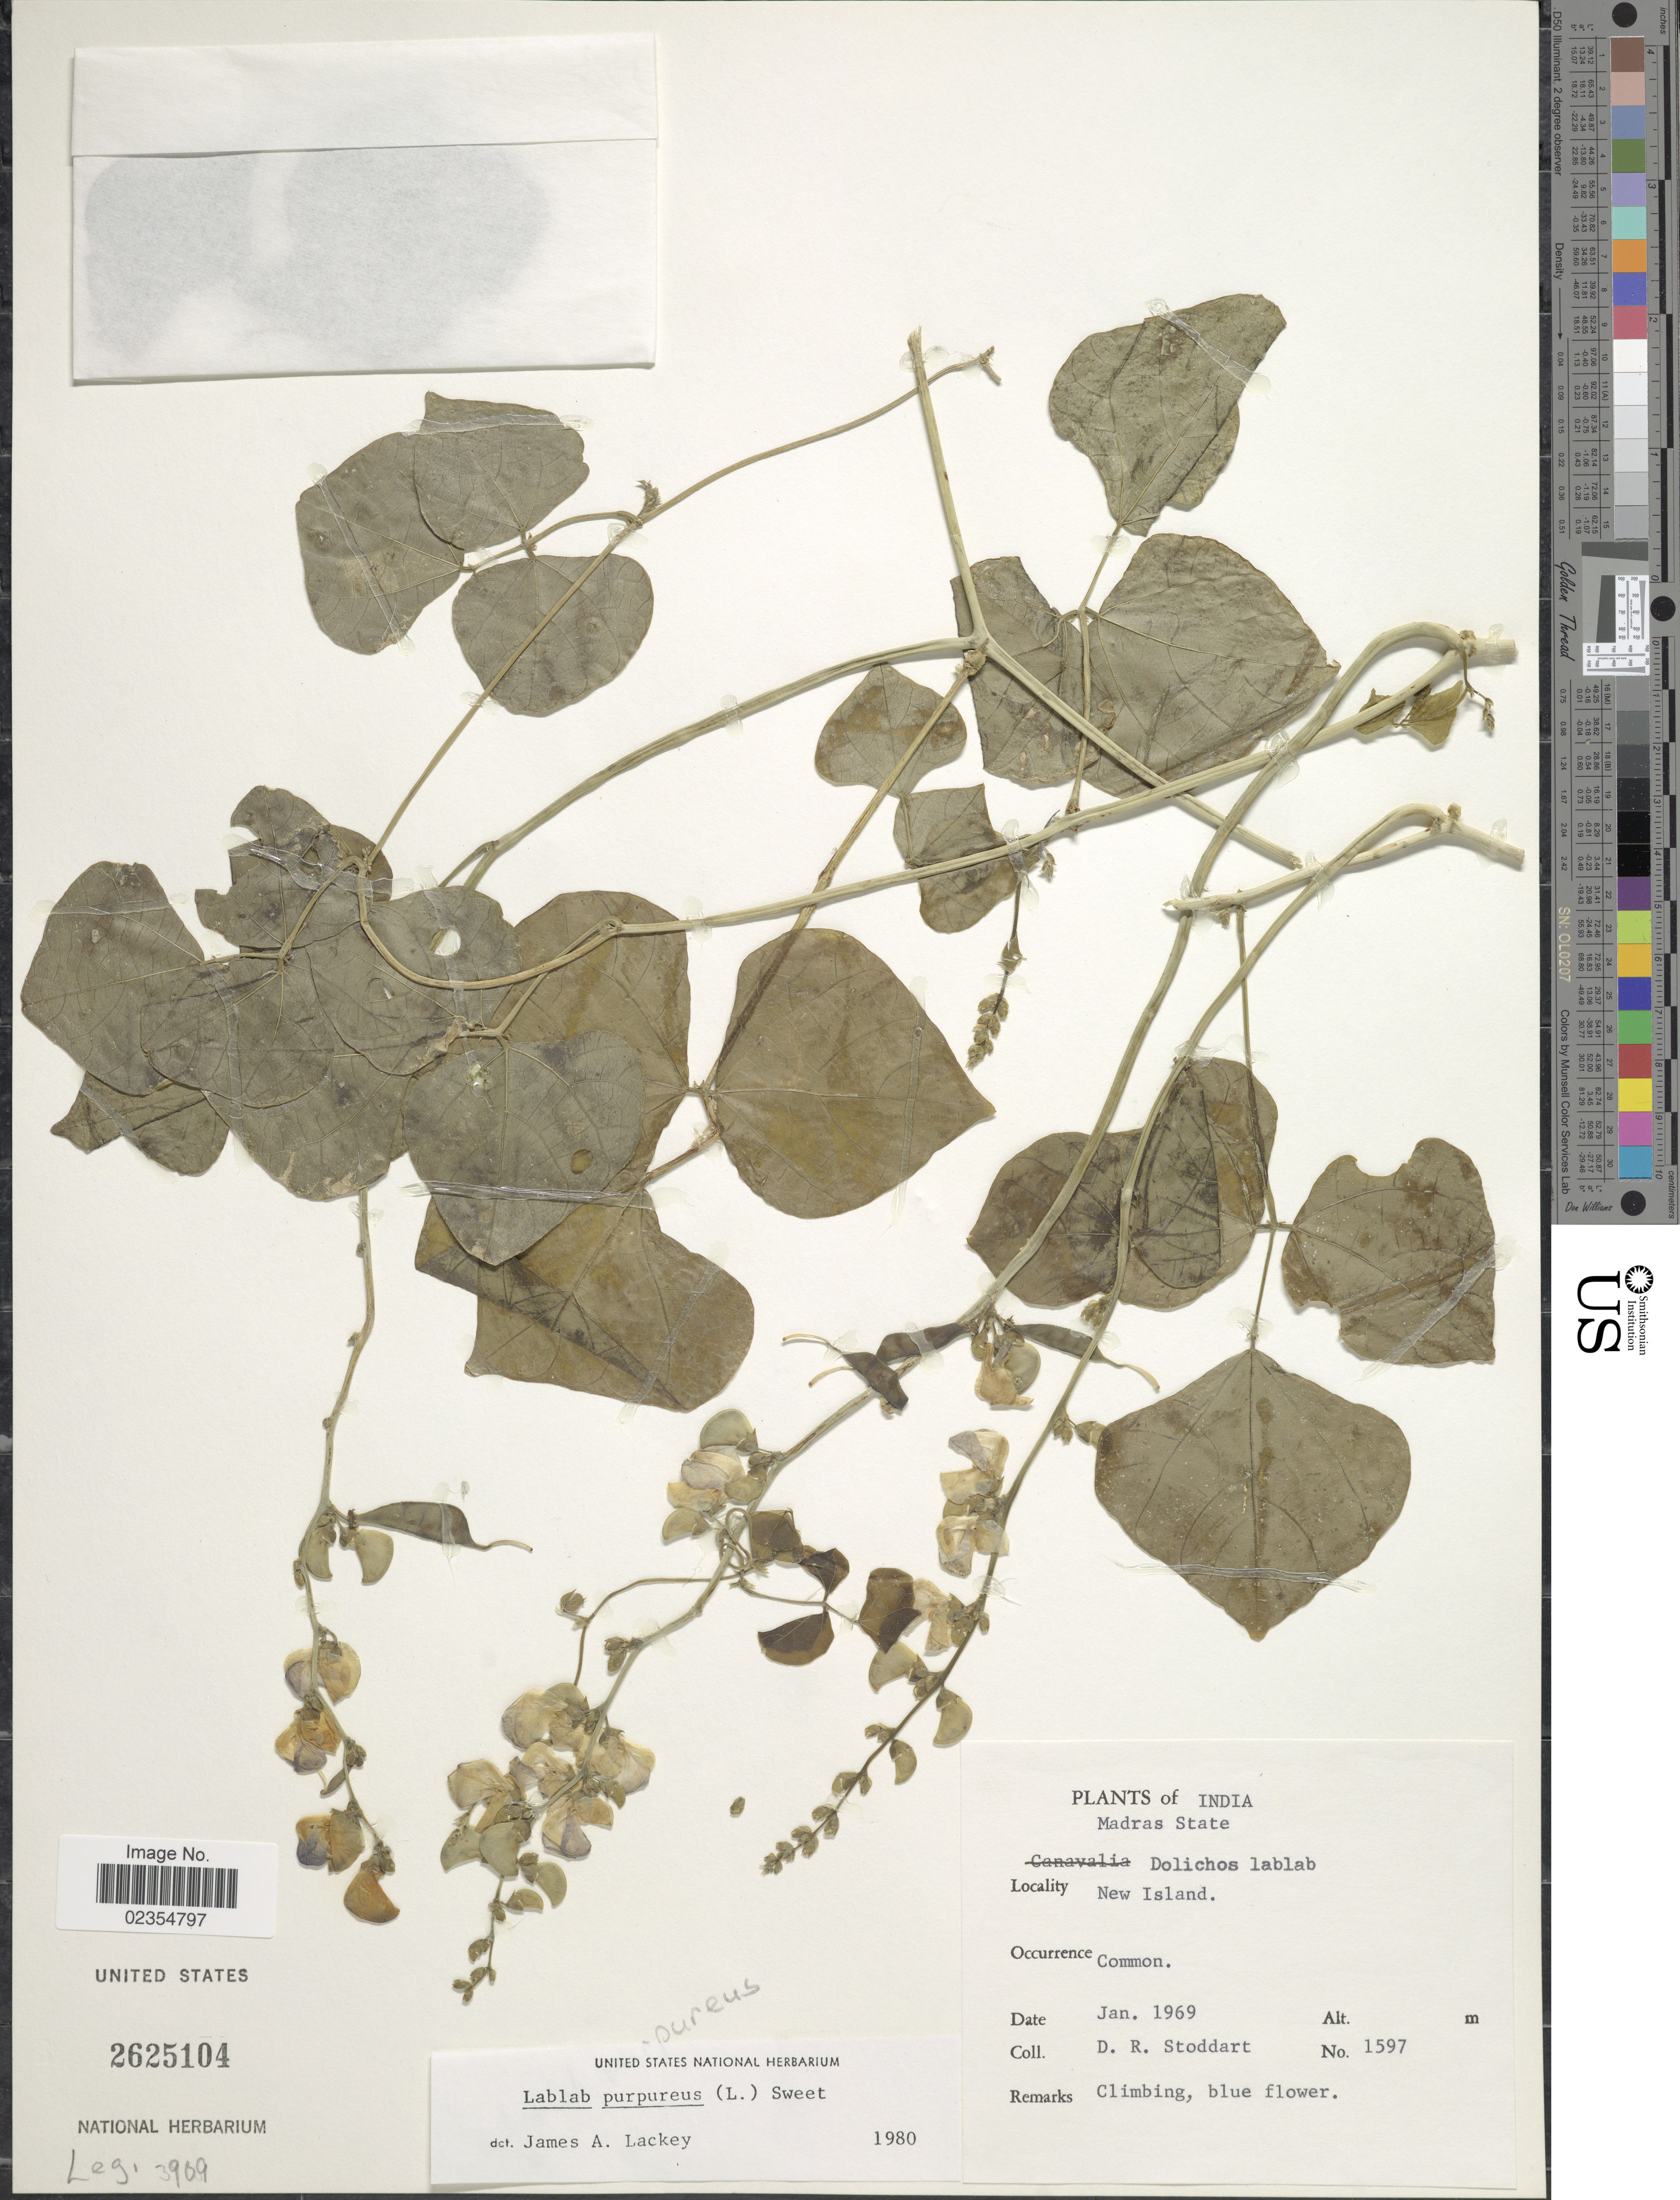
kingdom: Plantae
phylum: Tracheophyta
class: Magnoliopsida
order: Fabales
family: Fabaceae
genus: Lablab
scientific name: Lablab purpureus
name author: (L.) Sweet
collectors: D. R. Stoddart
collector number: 1597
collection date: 1969-01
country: India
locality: Madras State, New Island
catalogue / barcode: US 2625104